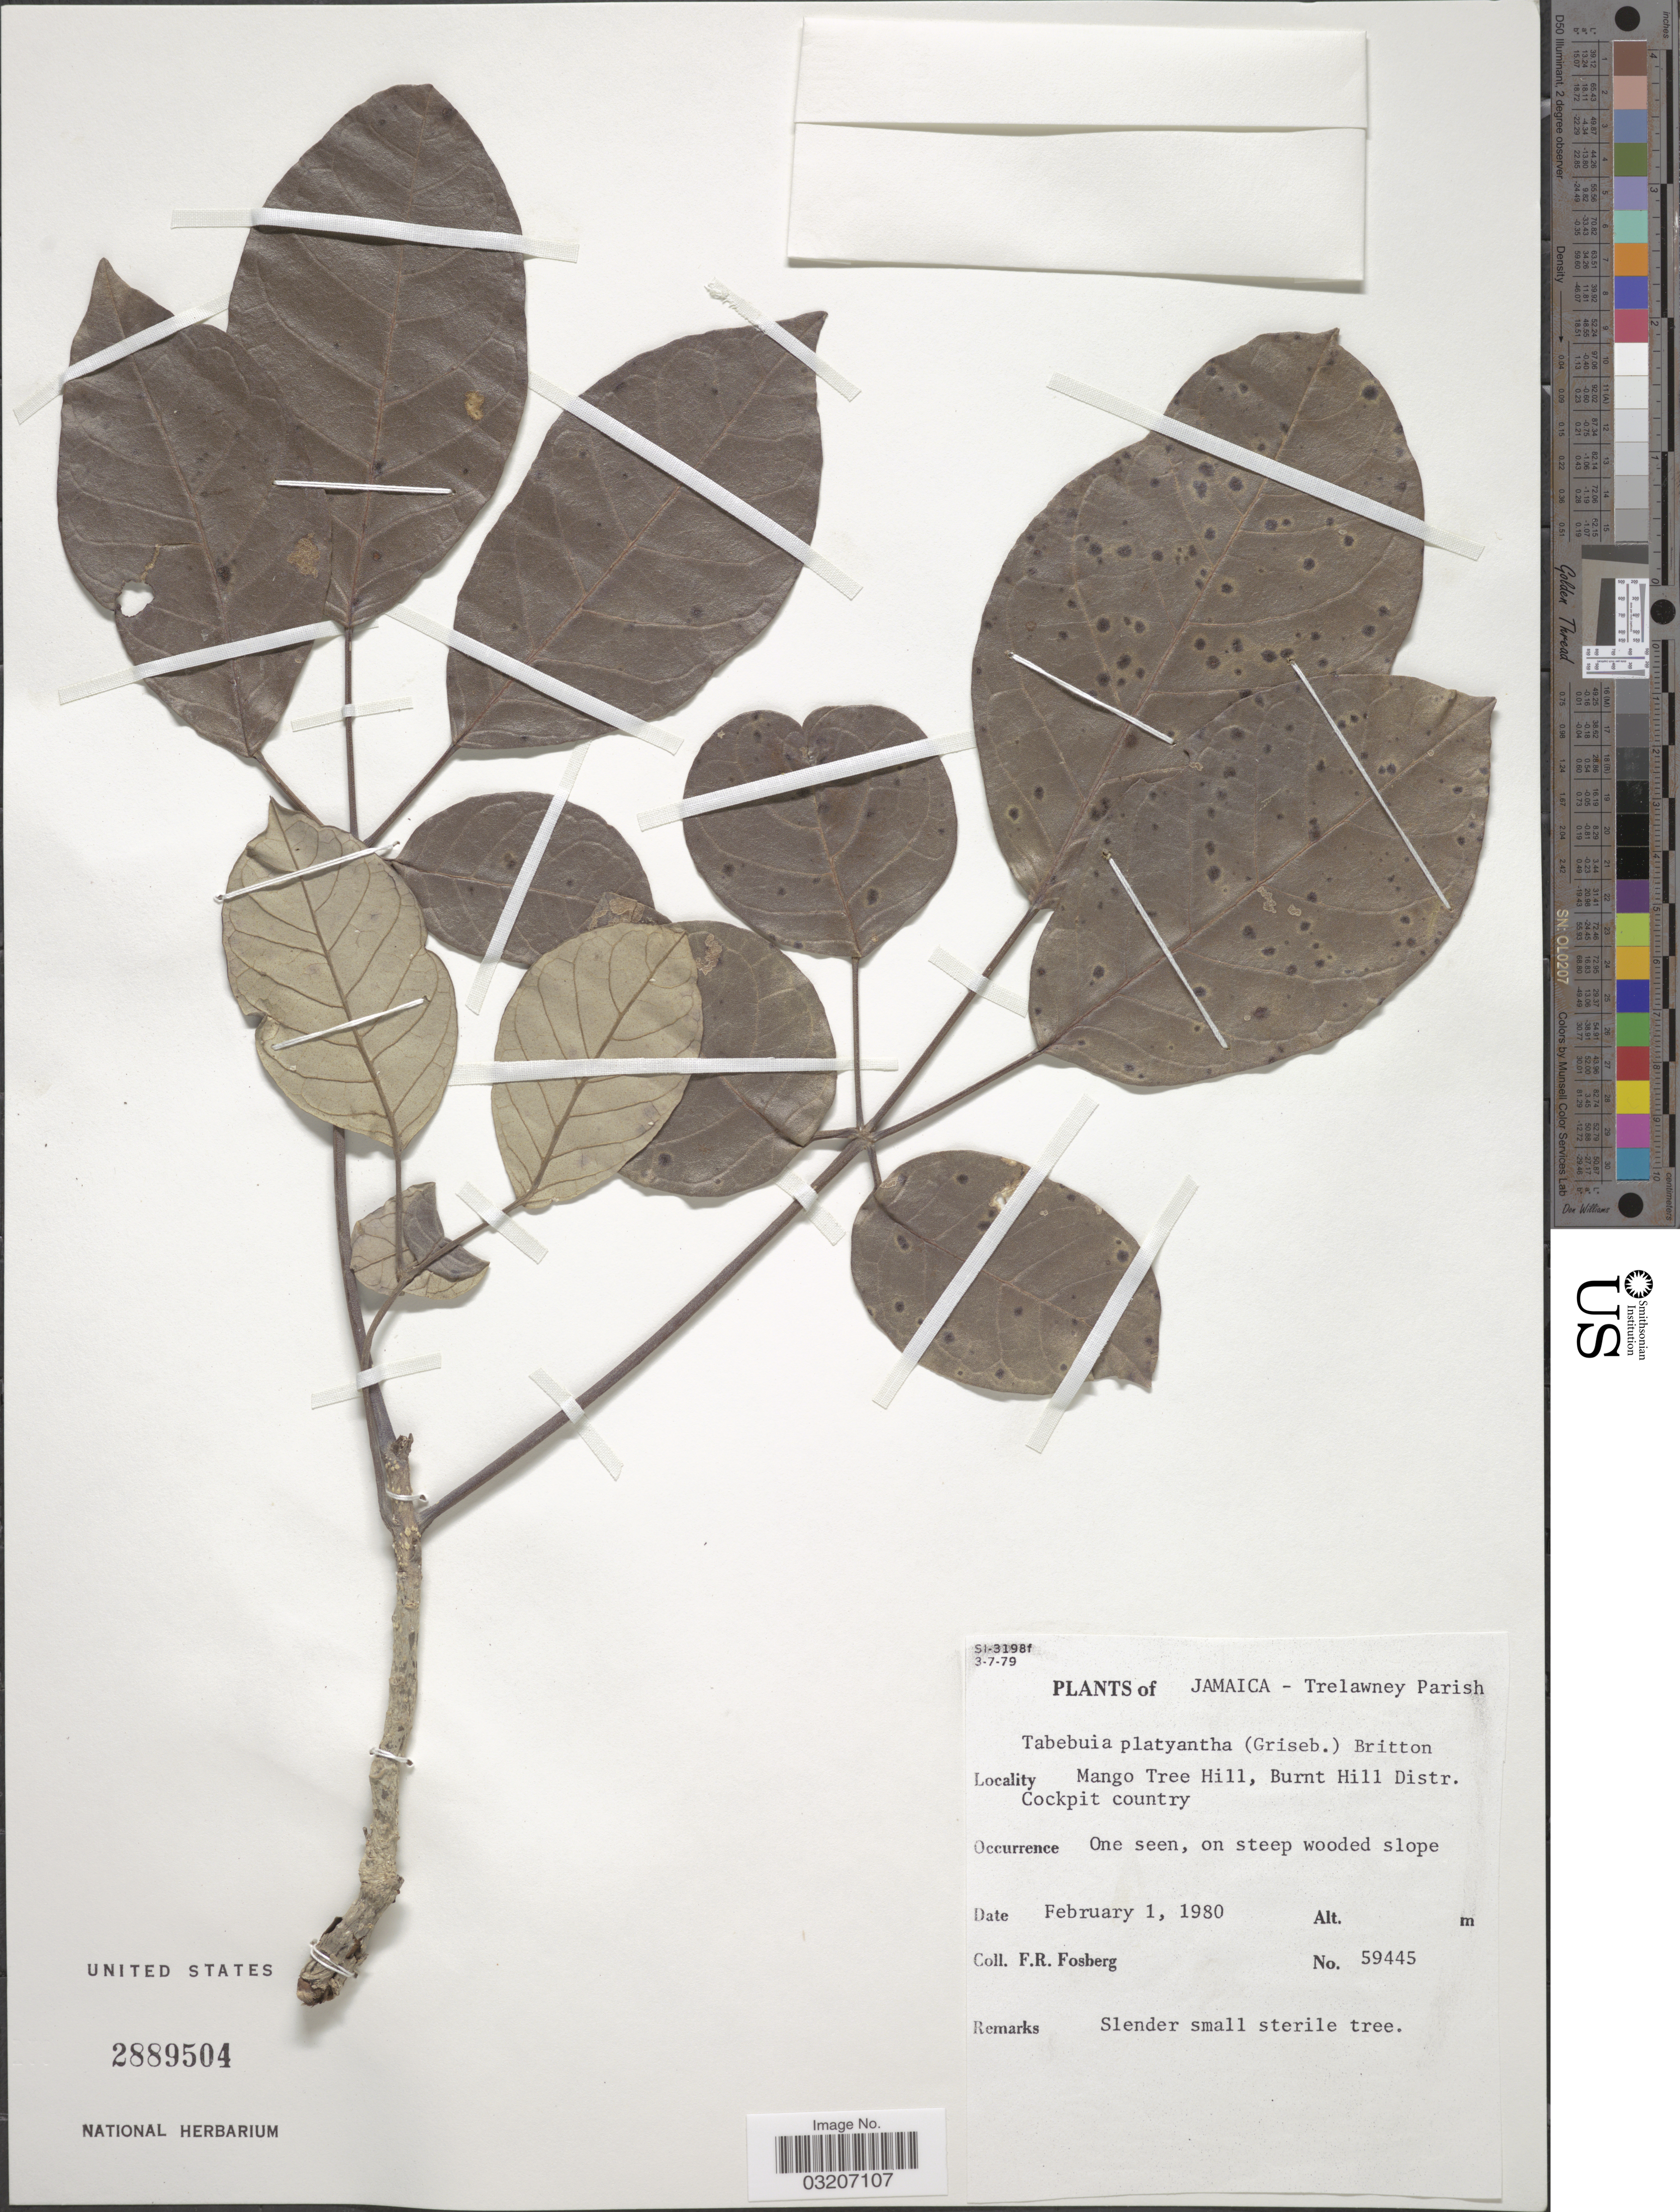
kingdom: Plantae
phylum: Tracheophyta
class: Magnoliopsida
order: Lamiales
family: Bignoniaceae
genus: Tabebuia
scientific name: Tabebuia platyantha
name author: (Griseb.) Britton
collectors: F. R. Fosberg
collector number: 59445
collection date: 1980-02-01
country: Jamaica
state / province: Trelawny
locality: Trelawney Parish. Mango Tree Hill, Burnt Hill Distr. Cockpit country.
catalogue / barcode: US 2889504